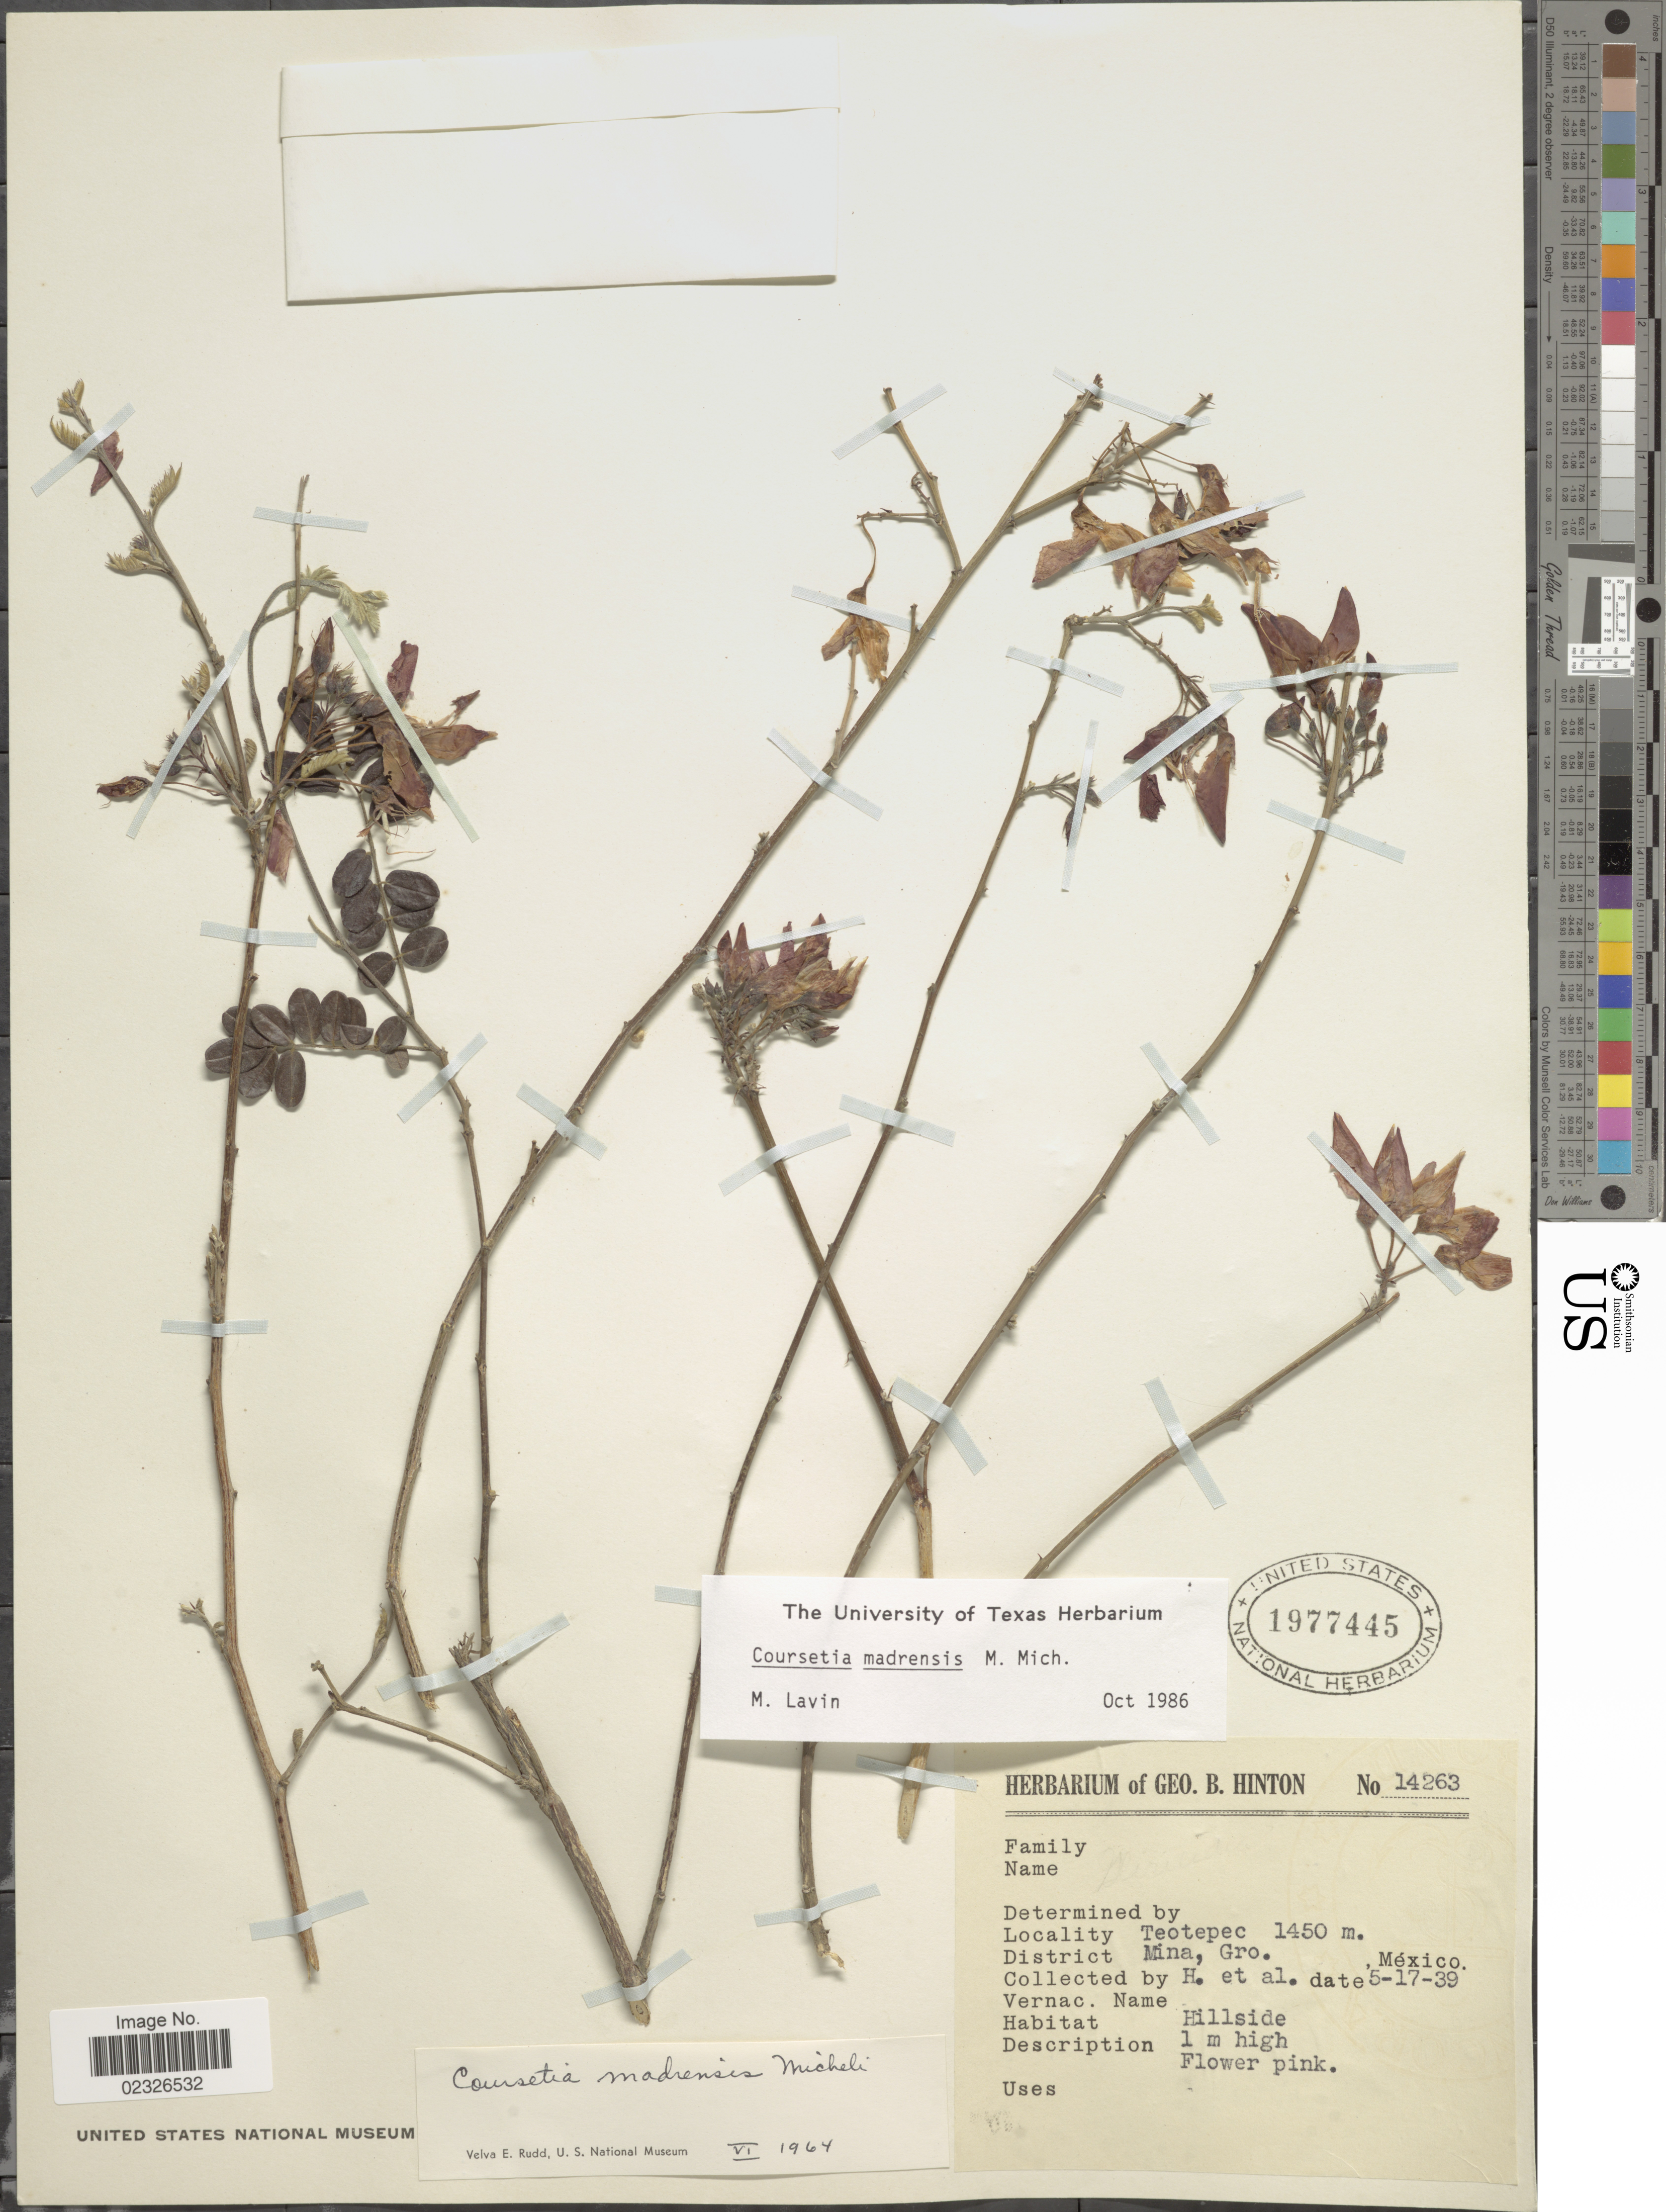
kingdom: Plantae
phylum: Tracheophyta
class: Magnoliopsida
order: Fabales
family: Fabaceae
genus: Coursetia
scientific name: Coursetia madrensis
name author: Micheli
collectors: ex herb. G. B. Hinton & et al.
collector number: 14263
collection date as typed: Transcribed d/m/y: 17/5/39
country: Mexico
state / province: Guerrero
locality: Teotepec, Mina, Gro.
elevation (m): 1450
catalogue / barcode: US 1977445